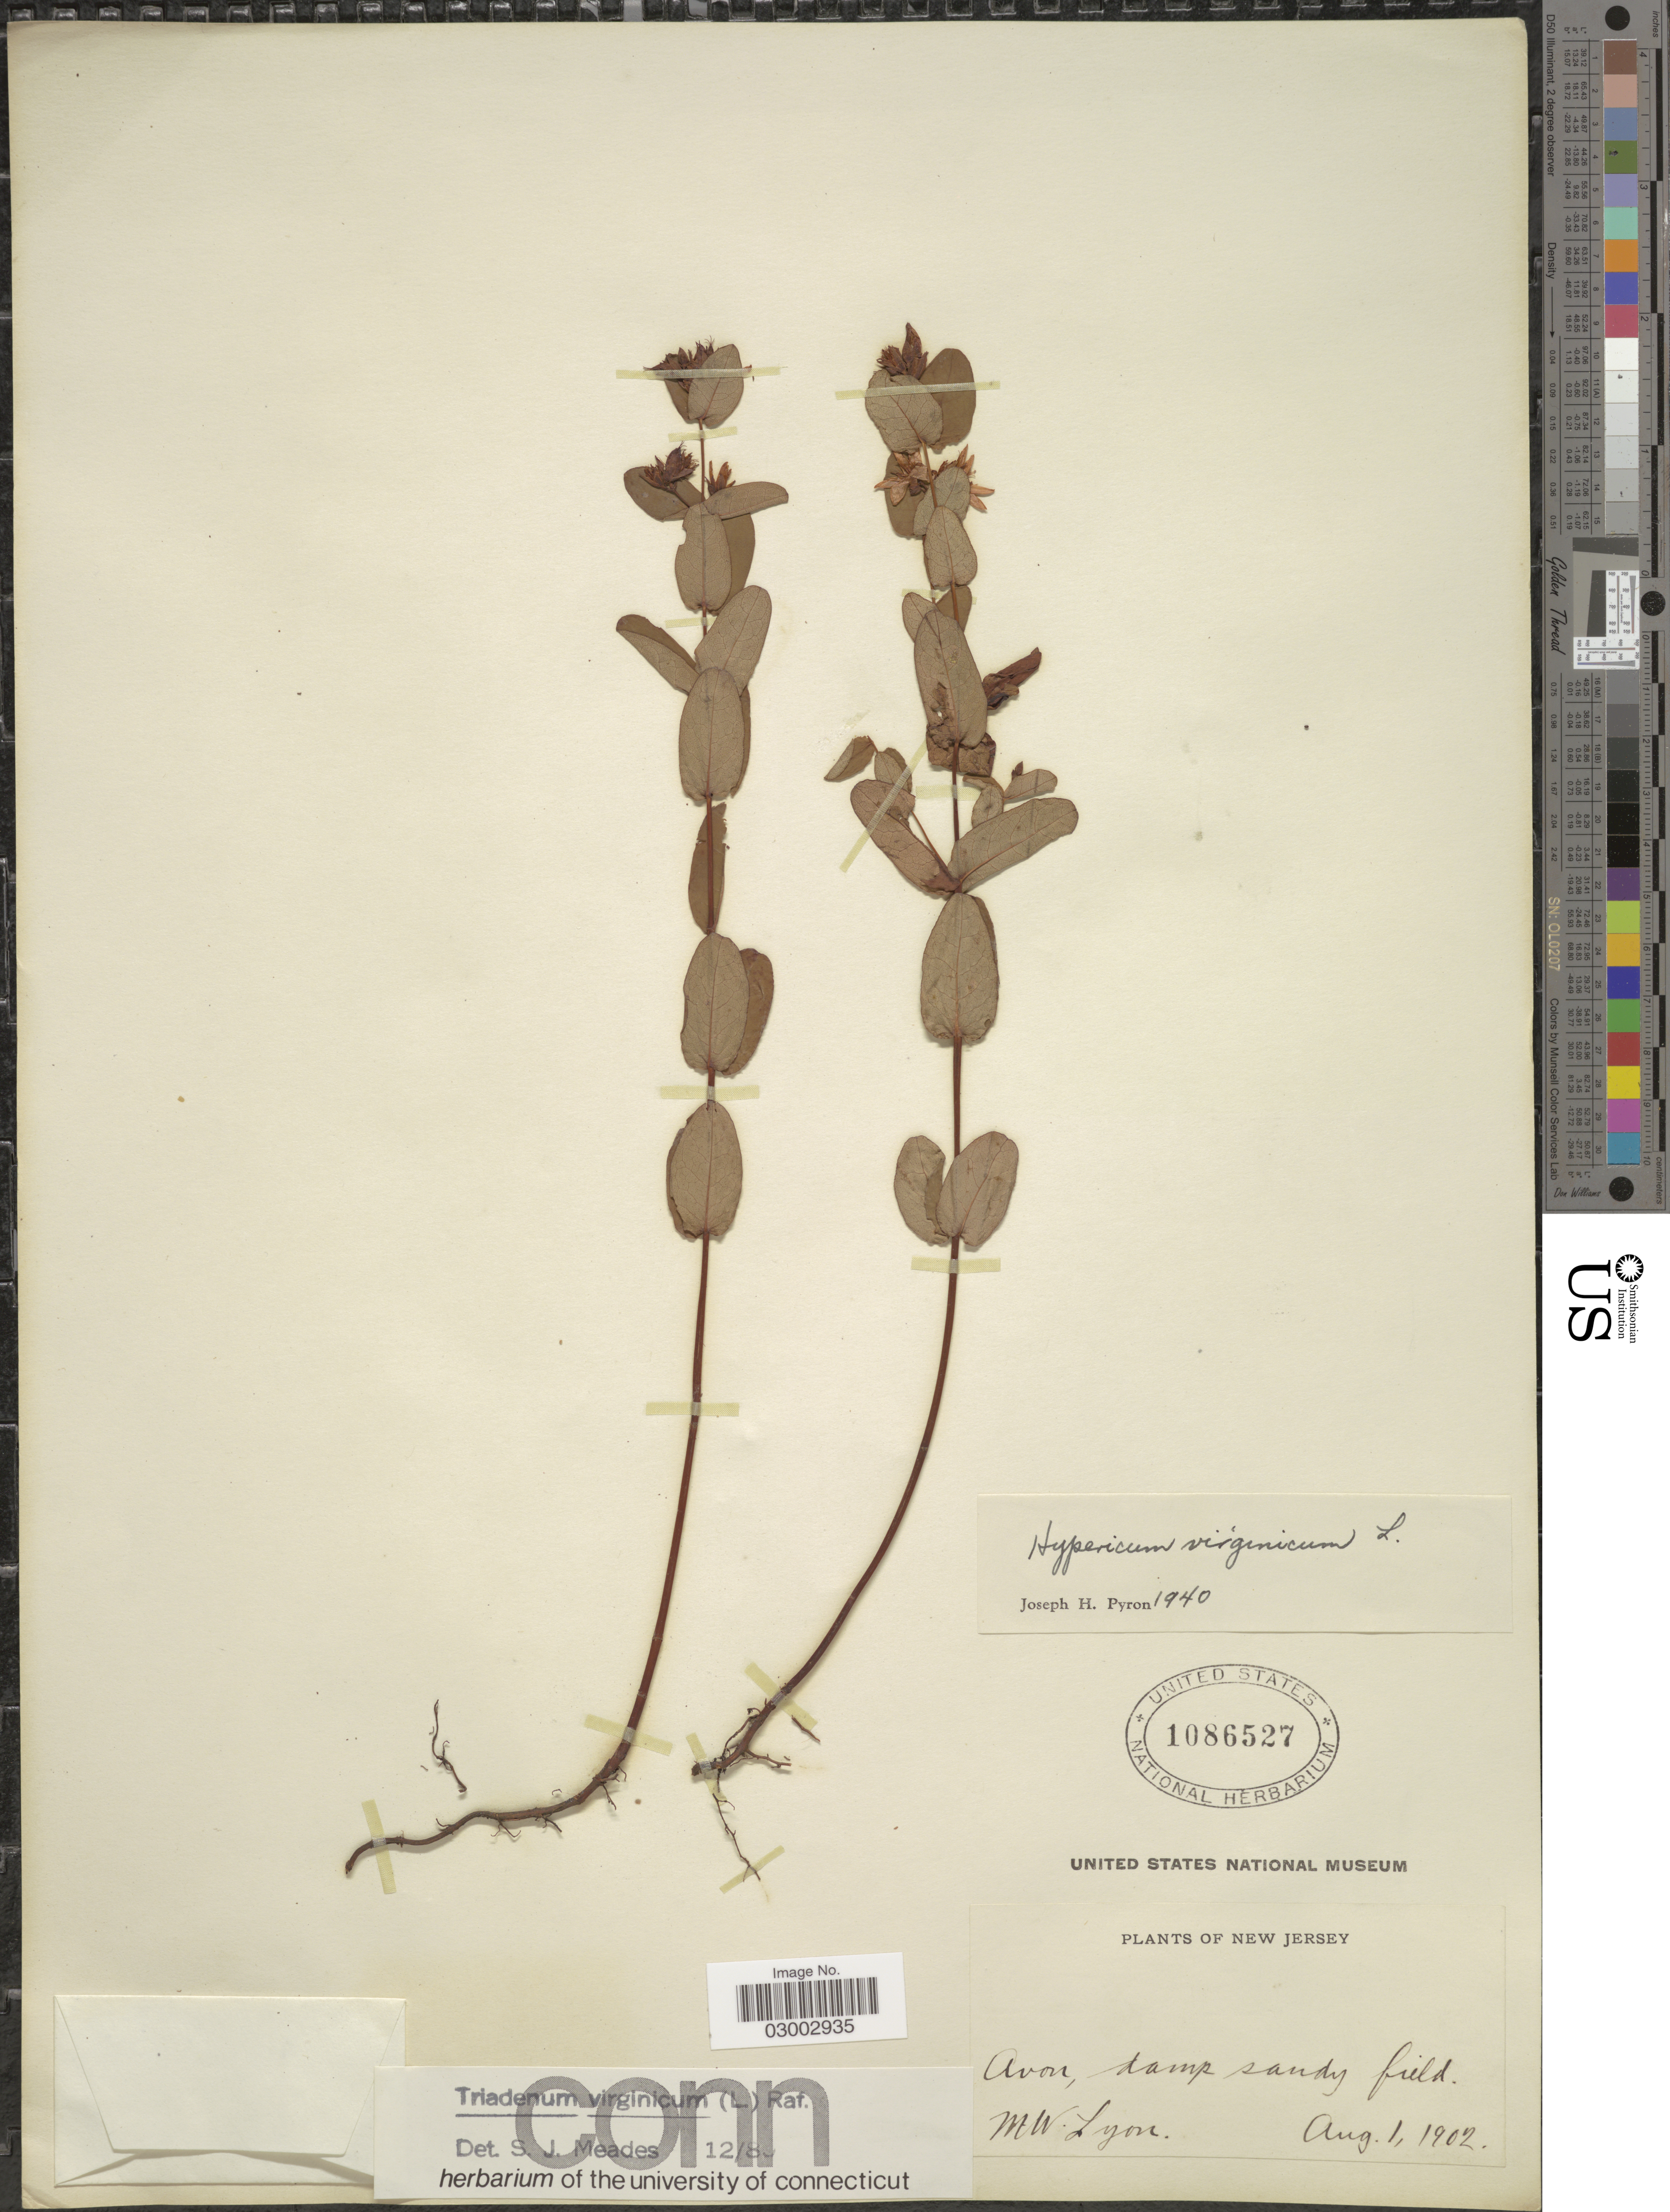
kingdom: Plantae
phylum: Tracheophyta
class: Magnoliopsida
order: Malpighiales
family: Hypericaceae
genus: Hypericum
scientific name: Hypericum virginicum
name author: L.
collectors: M. W. Lyon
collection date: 1902-08-01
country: United States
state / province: New Jersey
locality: Avon, damp sandy field.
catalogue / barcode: US 1086527